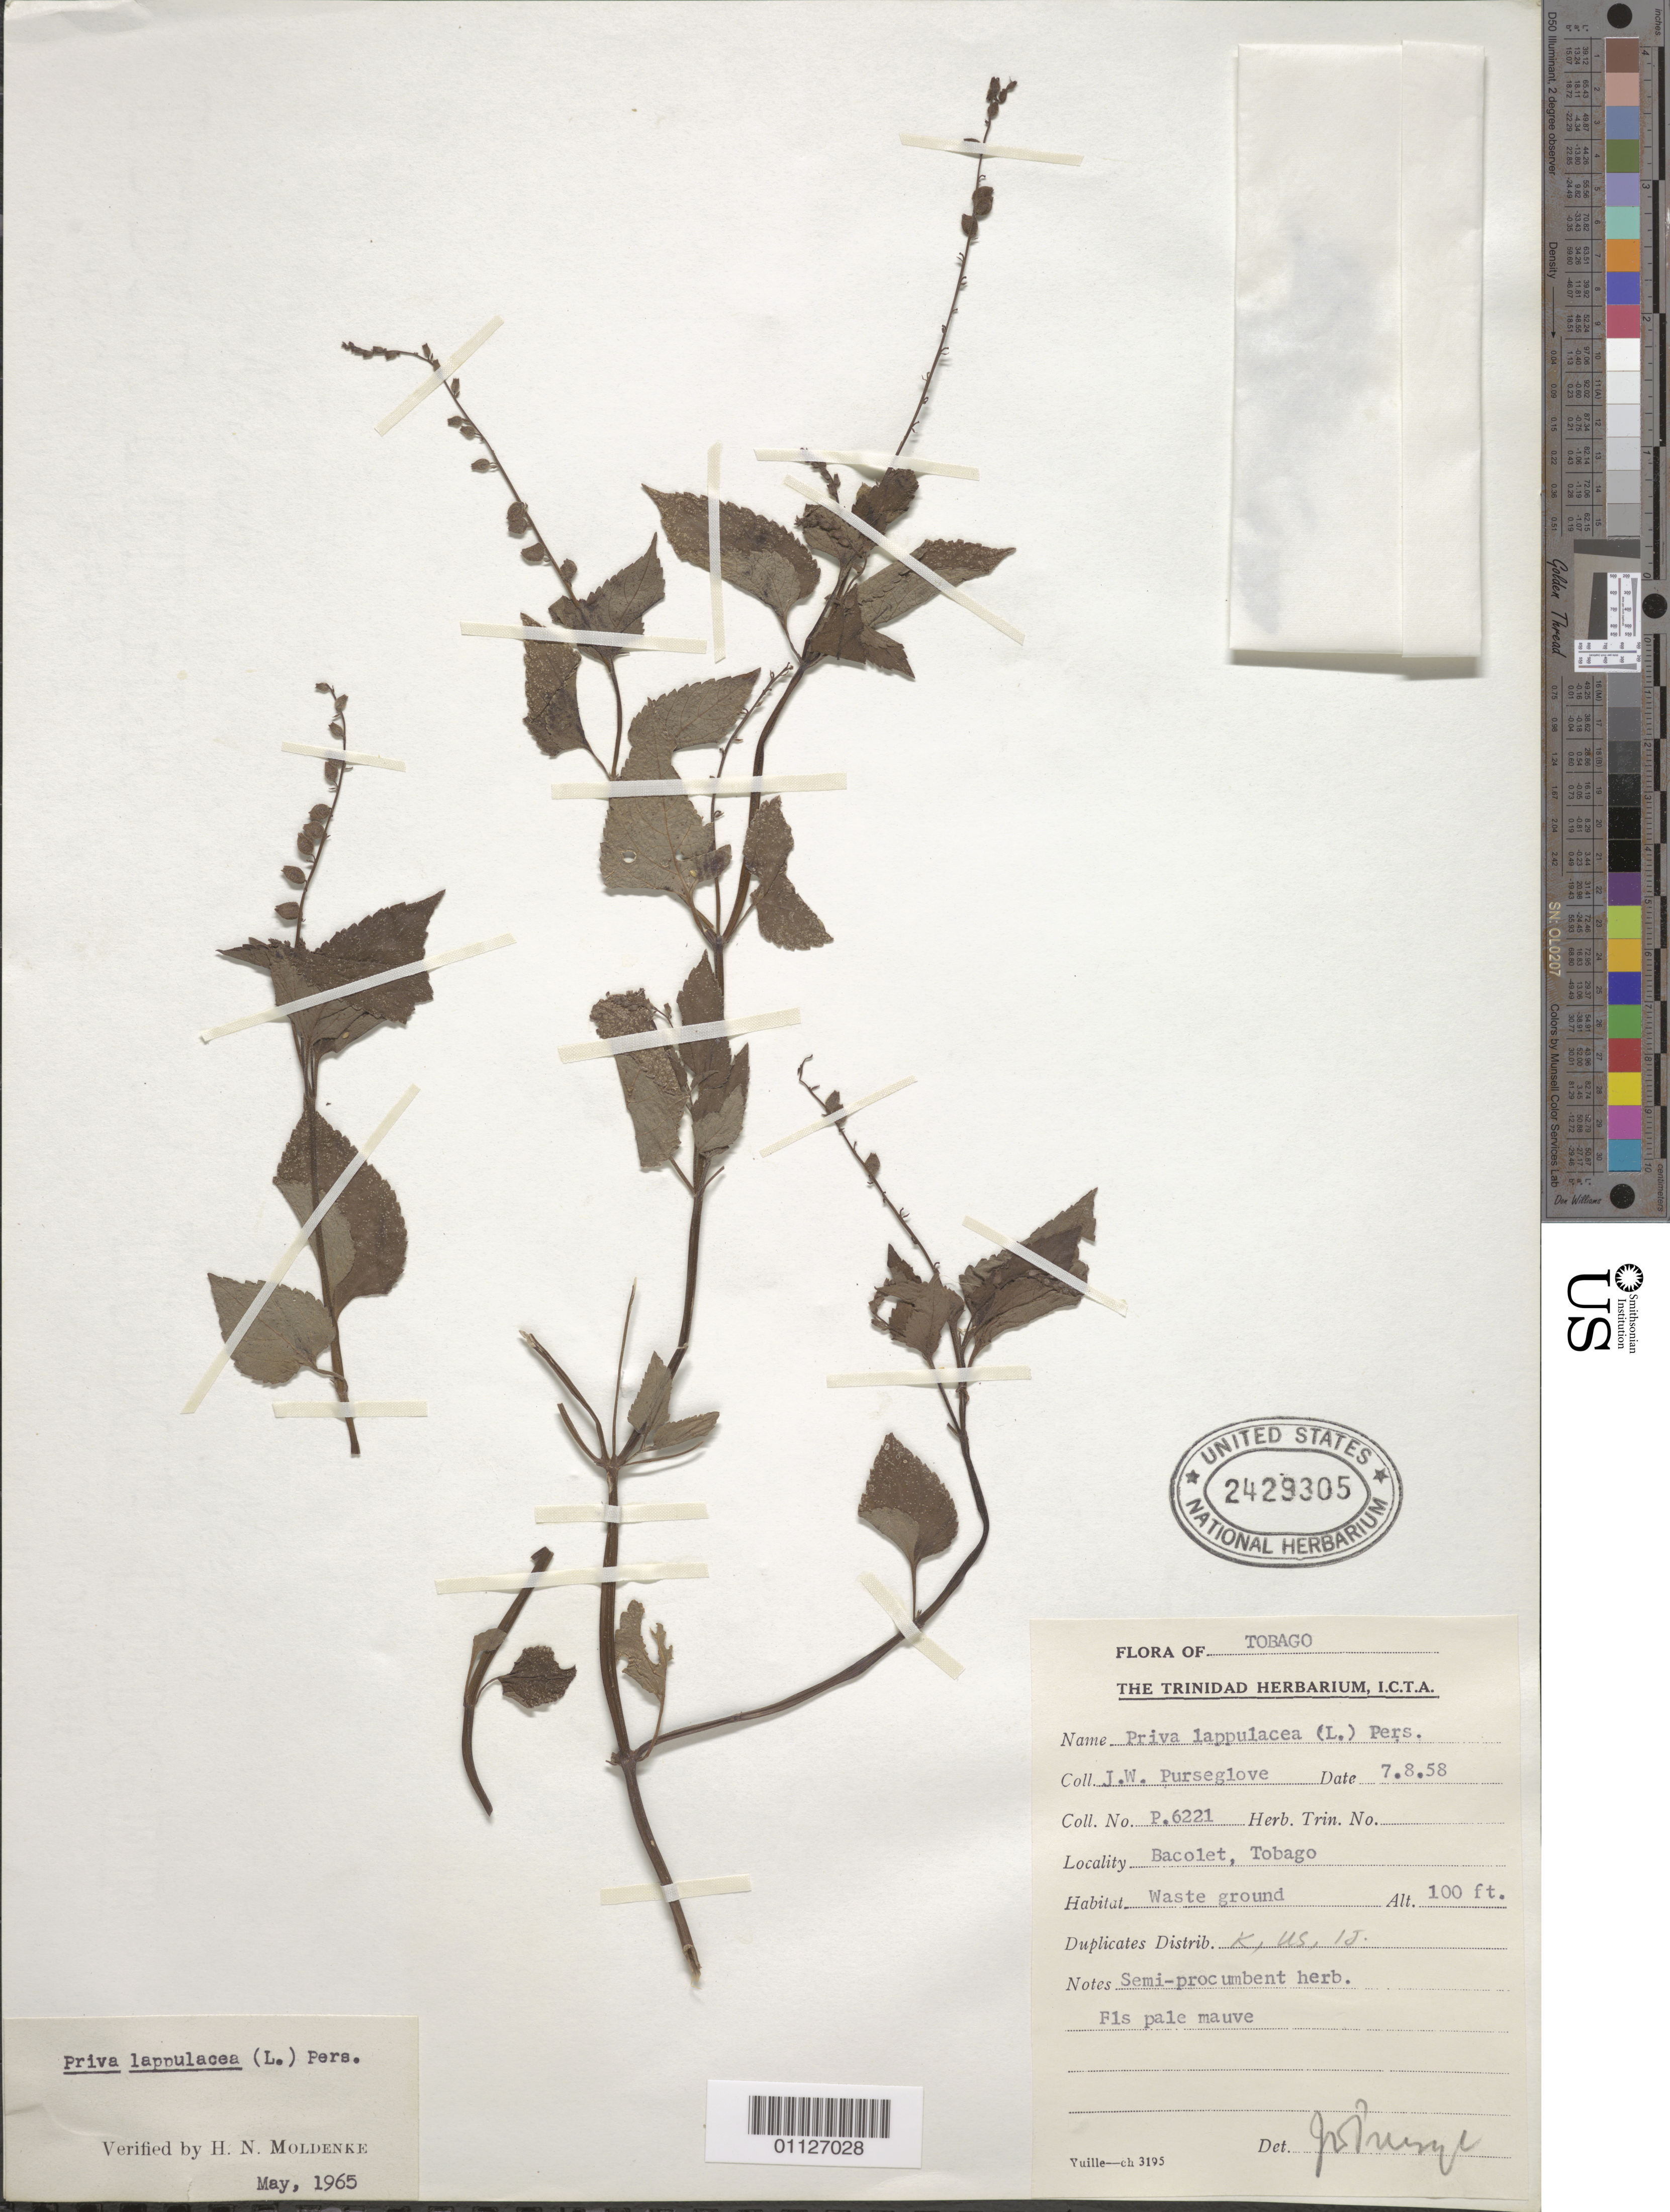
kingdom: Plantae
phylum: Tracheophyta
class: Magnoliopsida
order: Lamiales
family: Verbenaceae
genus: Priva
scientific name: Priva lappulacea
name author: (L.) Pers.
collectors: J. Purseglove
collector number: P6221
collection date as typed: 07 Aug 1958 or 08 Jul 1950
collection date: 1950-07-08 or 1958-08-07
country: Trinidad and Tobago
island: Tobago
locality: Bacolet, waste ground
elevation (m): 30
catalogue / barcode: US 2429305